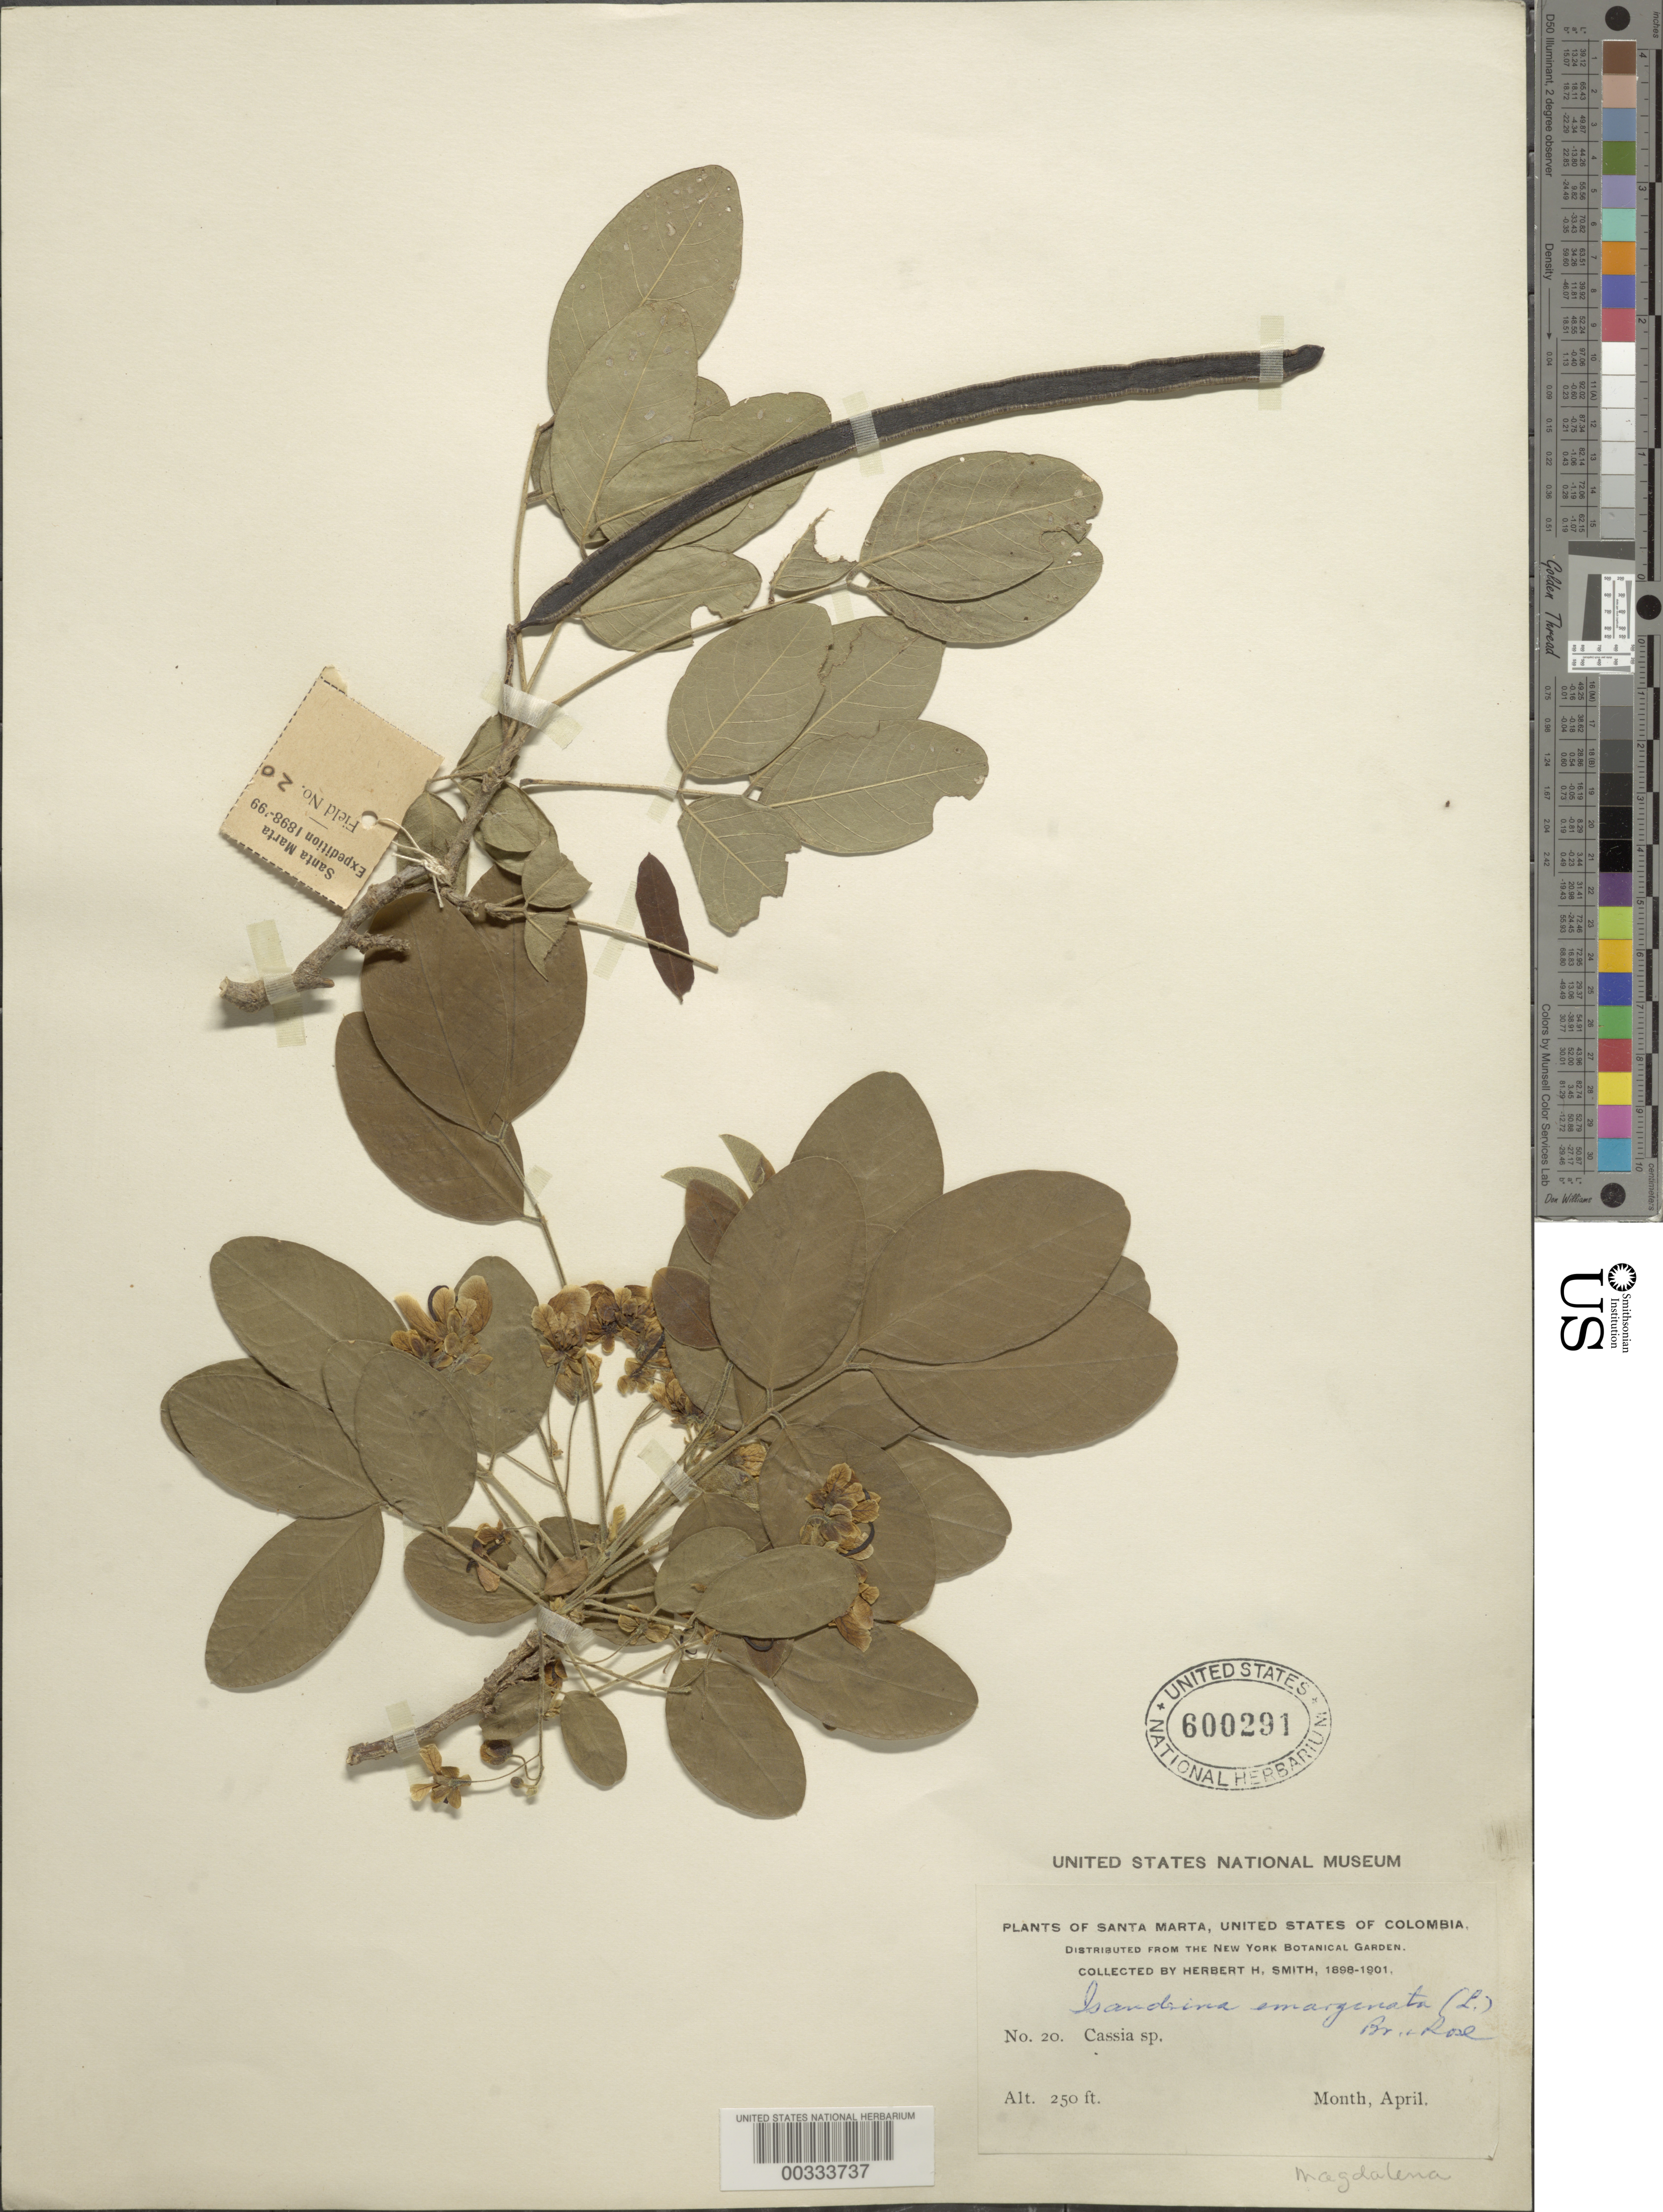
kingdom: Plantae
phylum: Tracheophyta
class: Magnoliopsida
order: Fabales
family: Fabaceae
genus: Senna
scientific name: Senna atomaria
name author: (L.) H.S. Irwin & Barneby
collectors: Herbert H. Smith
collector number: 20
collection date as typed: Apr 1898 to -- Apr 1901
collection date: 1898-04/1901-04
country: Colombia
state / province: Magdalena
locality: Santa Marta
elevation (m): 76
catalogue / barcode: US 600291